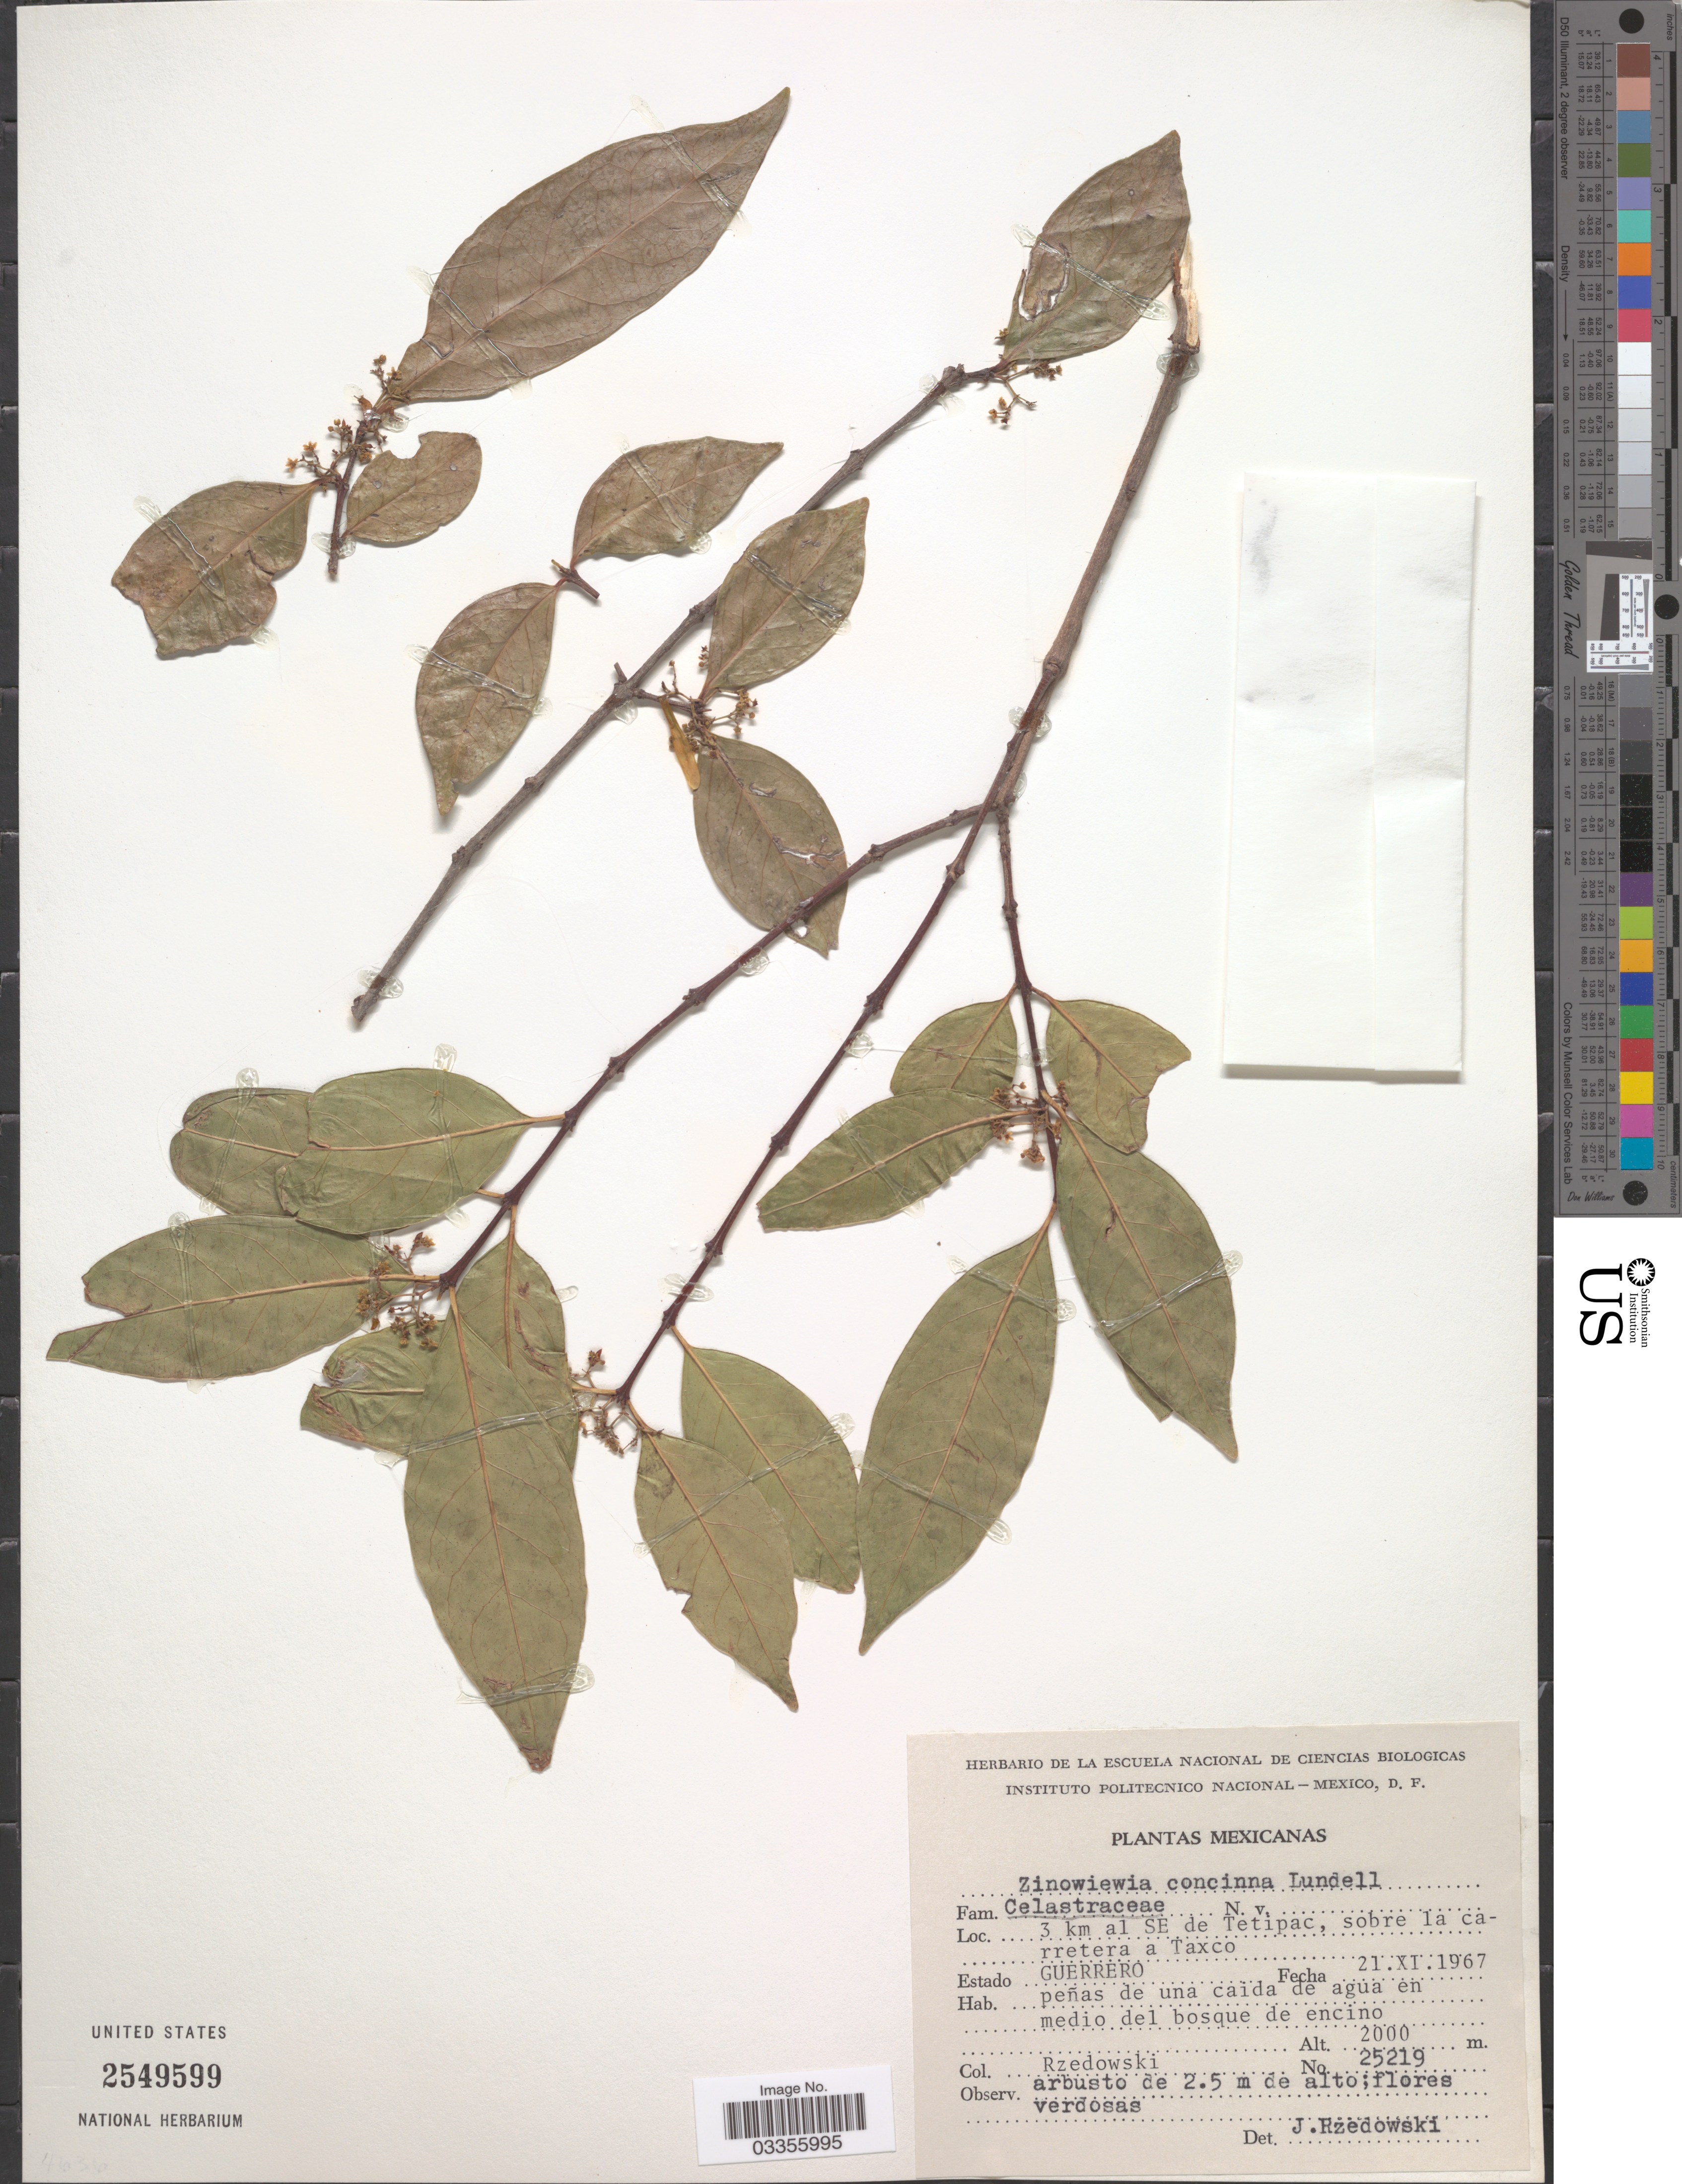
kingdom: Plantae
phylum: Tracheophyta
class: Magnoliopsida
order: Celastrales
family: Celastraceae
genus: Zinowiewia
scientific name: Zinowiewia concinna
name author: Lundell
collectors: Rzedowski, --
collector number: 25219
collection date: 1967-11-21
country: Mexico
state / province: Guerrero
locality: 3 km al SE de Tetipac, sobre la carretera Taxco.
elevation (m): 2000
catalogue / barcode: US 2549599